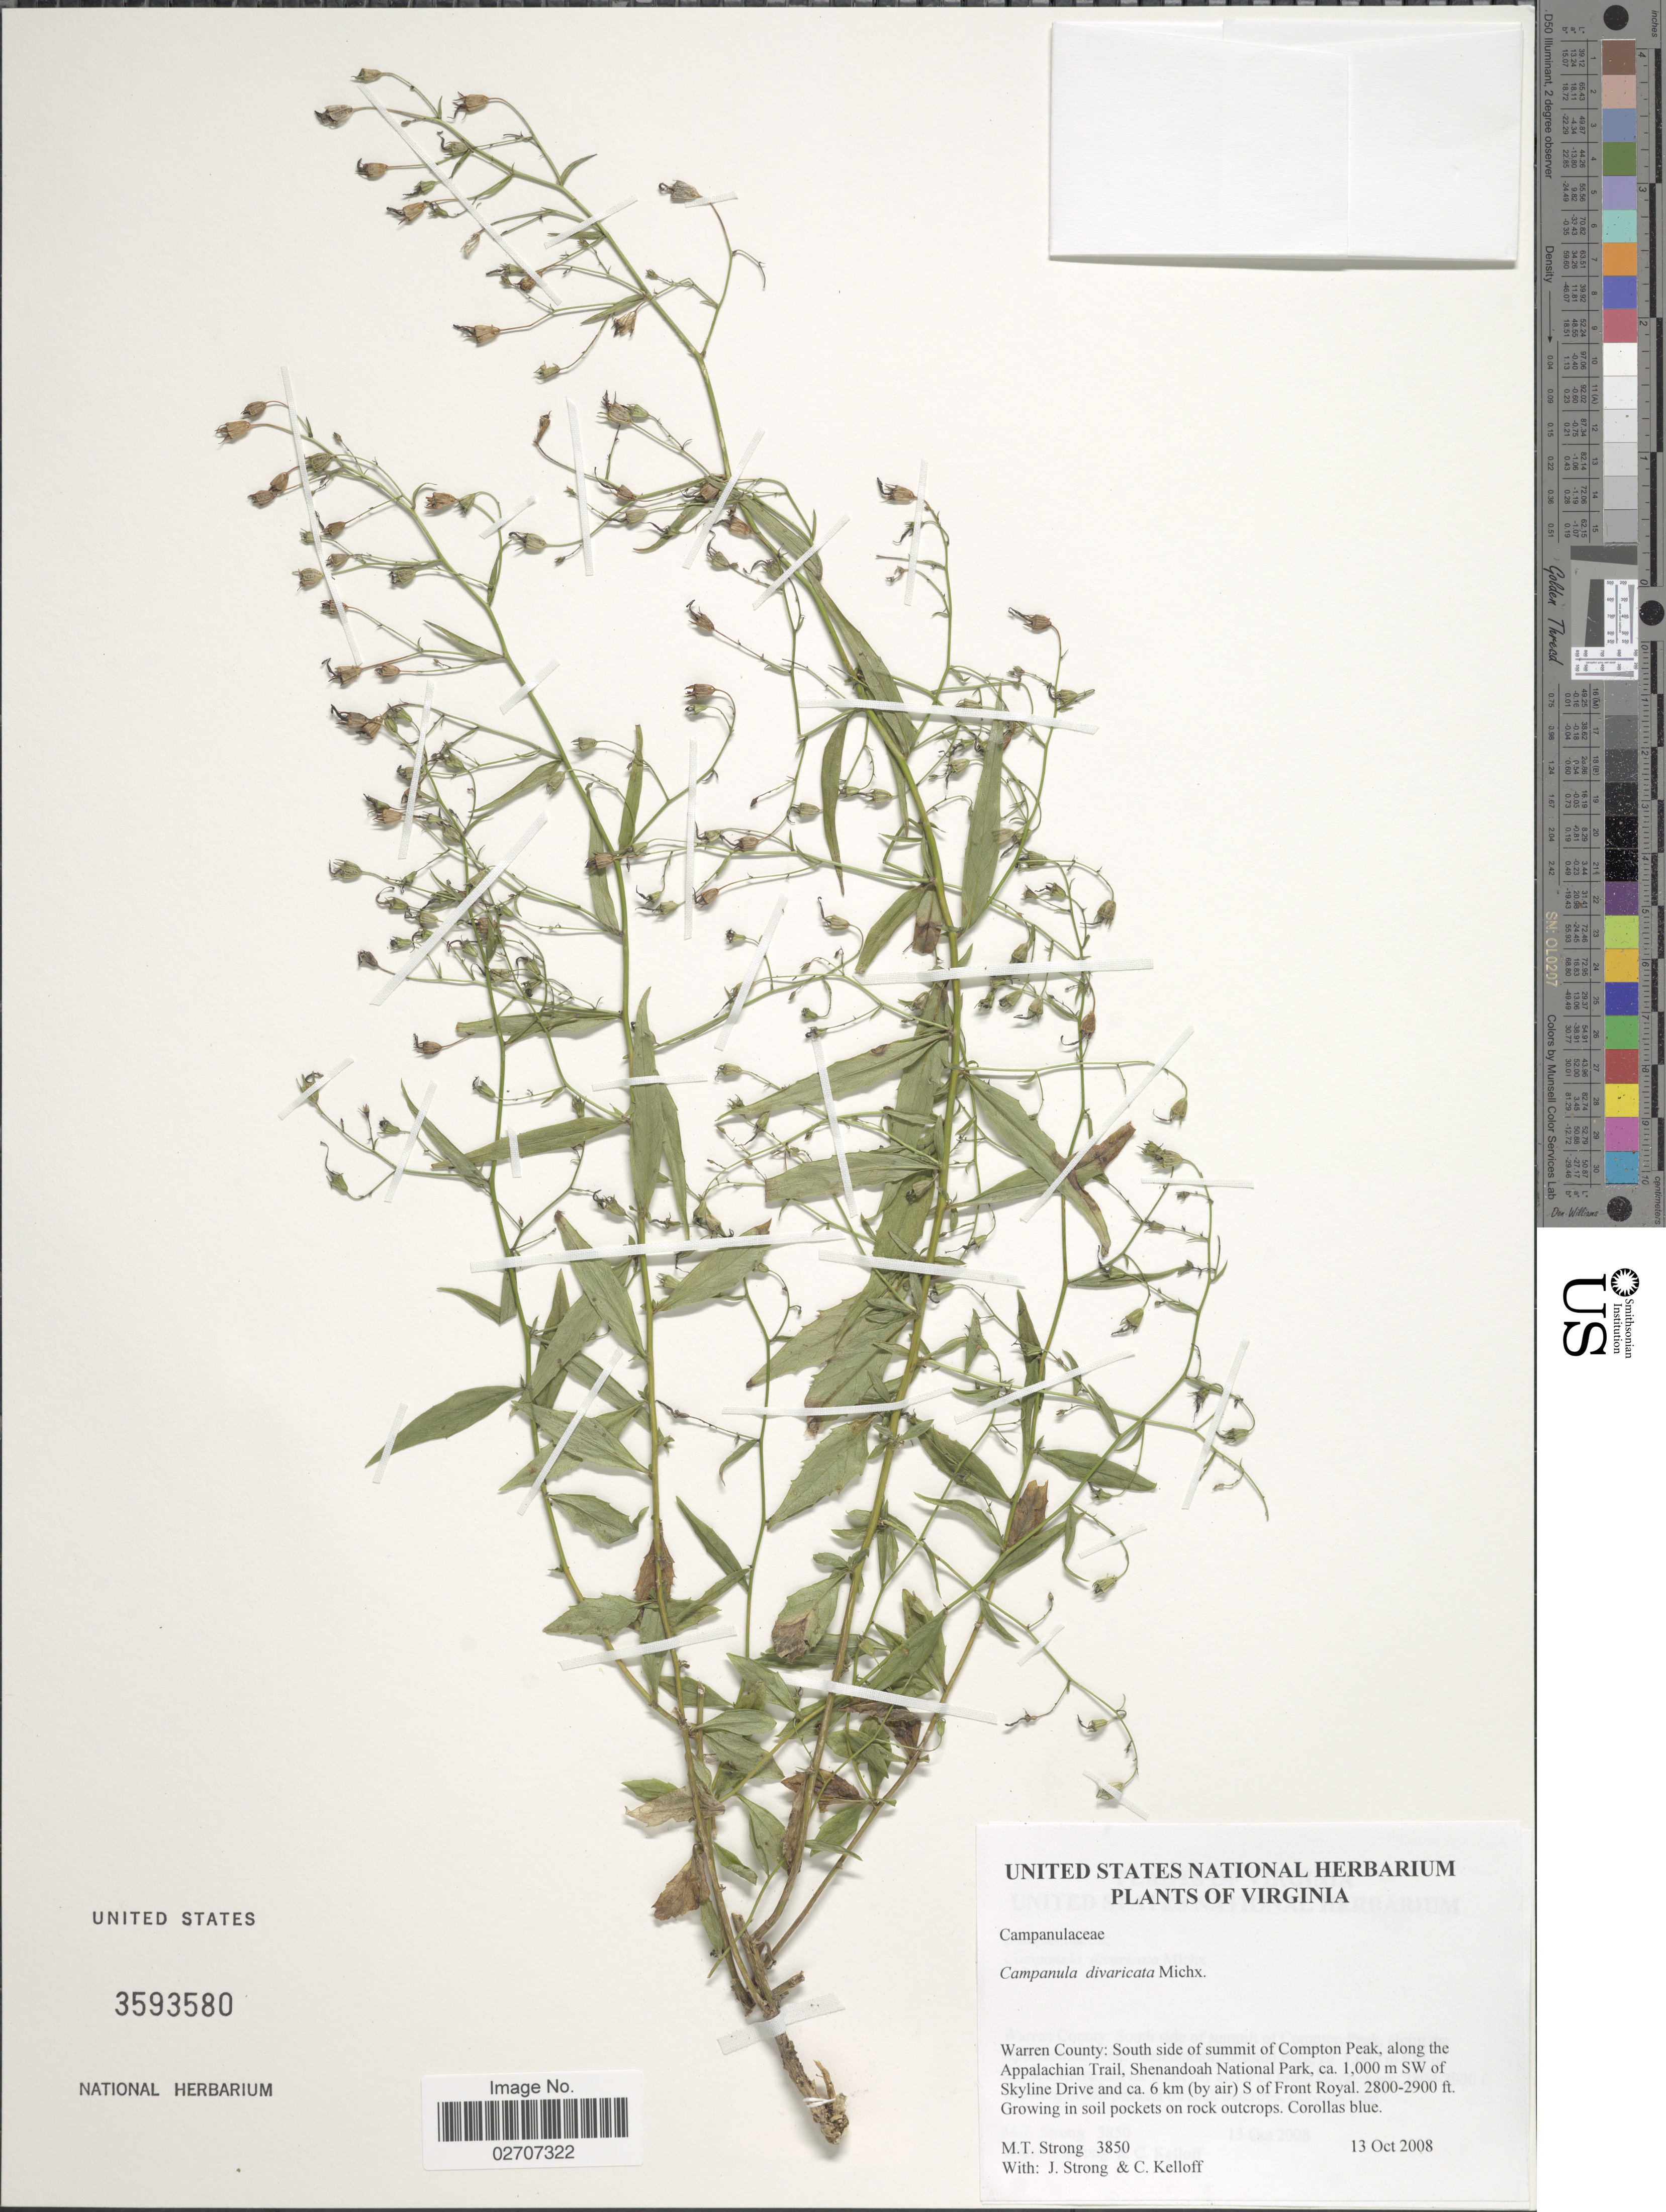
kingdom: Plantae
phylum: Tracheophyta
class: Magnoliopsida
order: Asterales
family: Campanulaceae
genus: Campanula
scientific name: Campanula divaricata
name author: Michx.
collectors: M. T. Strong, J. L. Strong & C. L. Kelloff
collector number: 3850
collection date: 2008-10-13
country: United States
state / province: Virginia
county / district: Warren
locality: Warren County: South side of summit of Compton Peak, along the Appalachian Trail, Shenandoah National Park, ca. 1,000 m SW of Skyline Drive and ca. 6 km (by air) S of Front Royal.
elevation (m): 853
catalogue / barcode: US 3593580